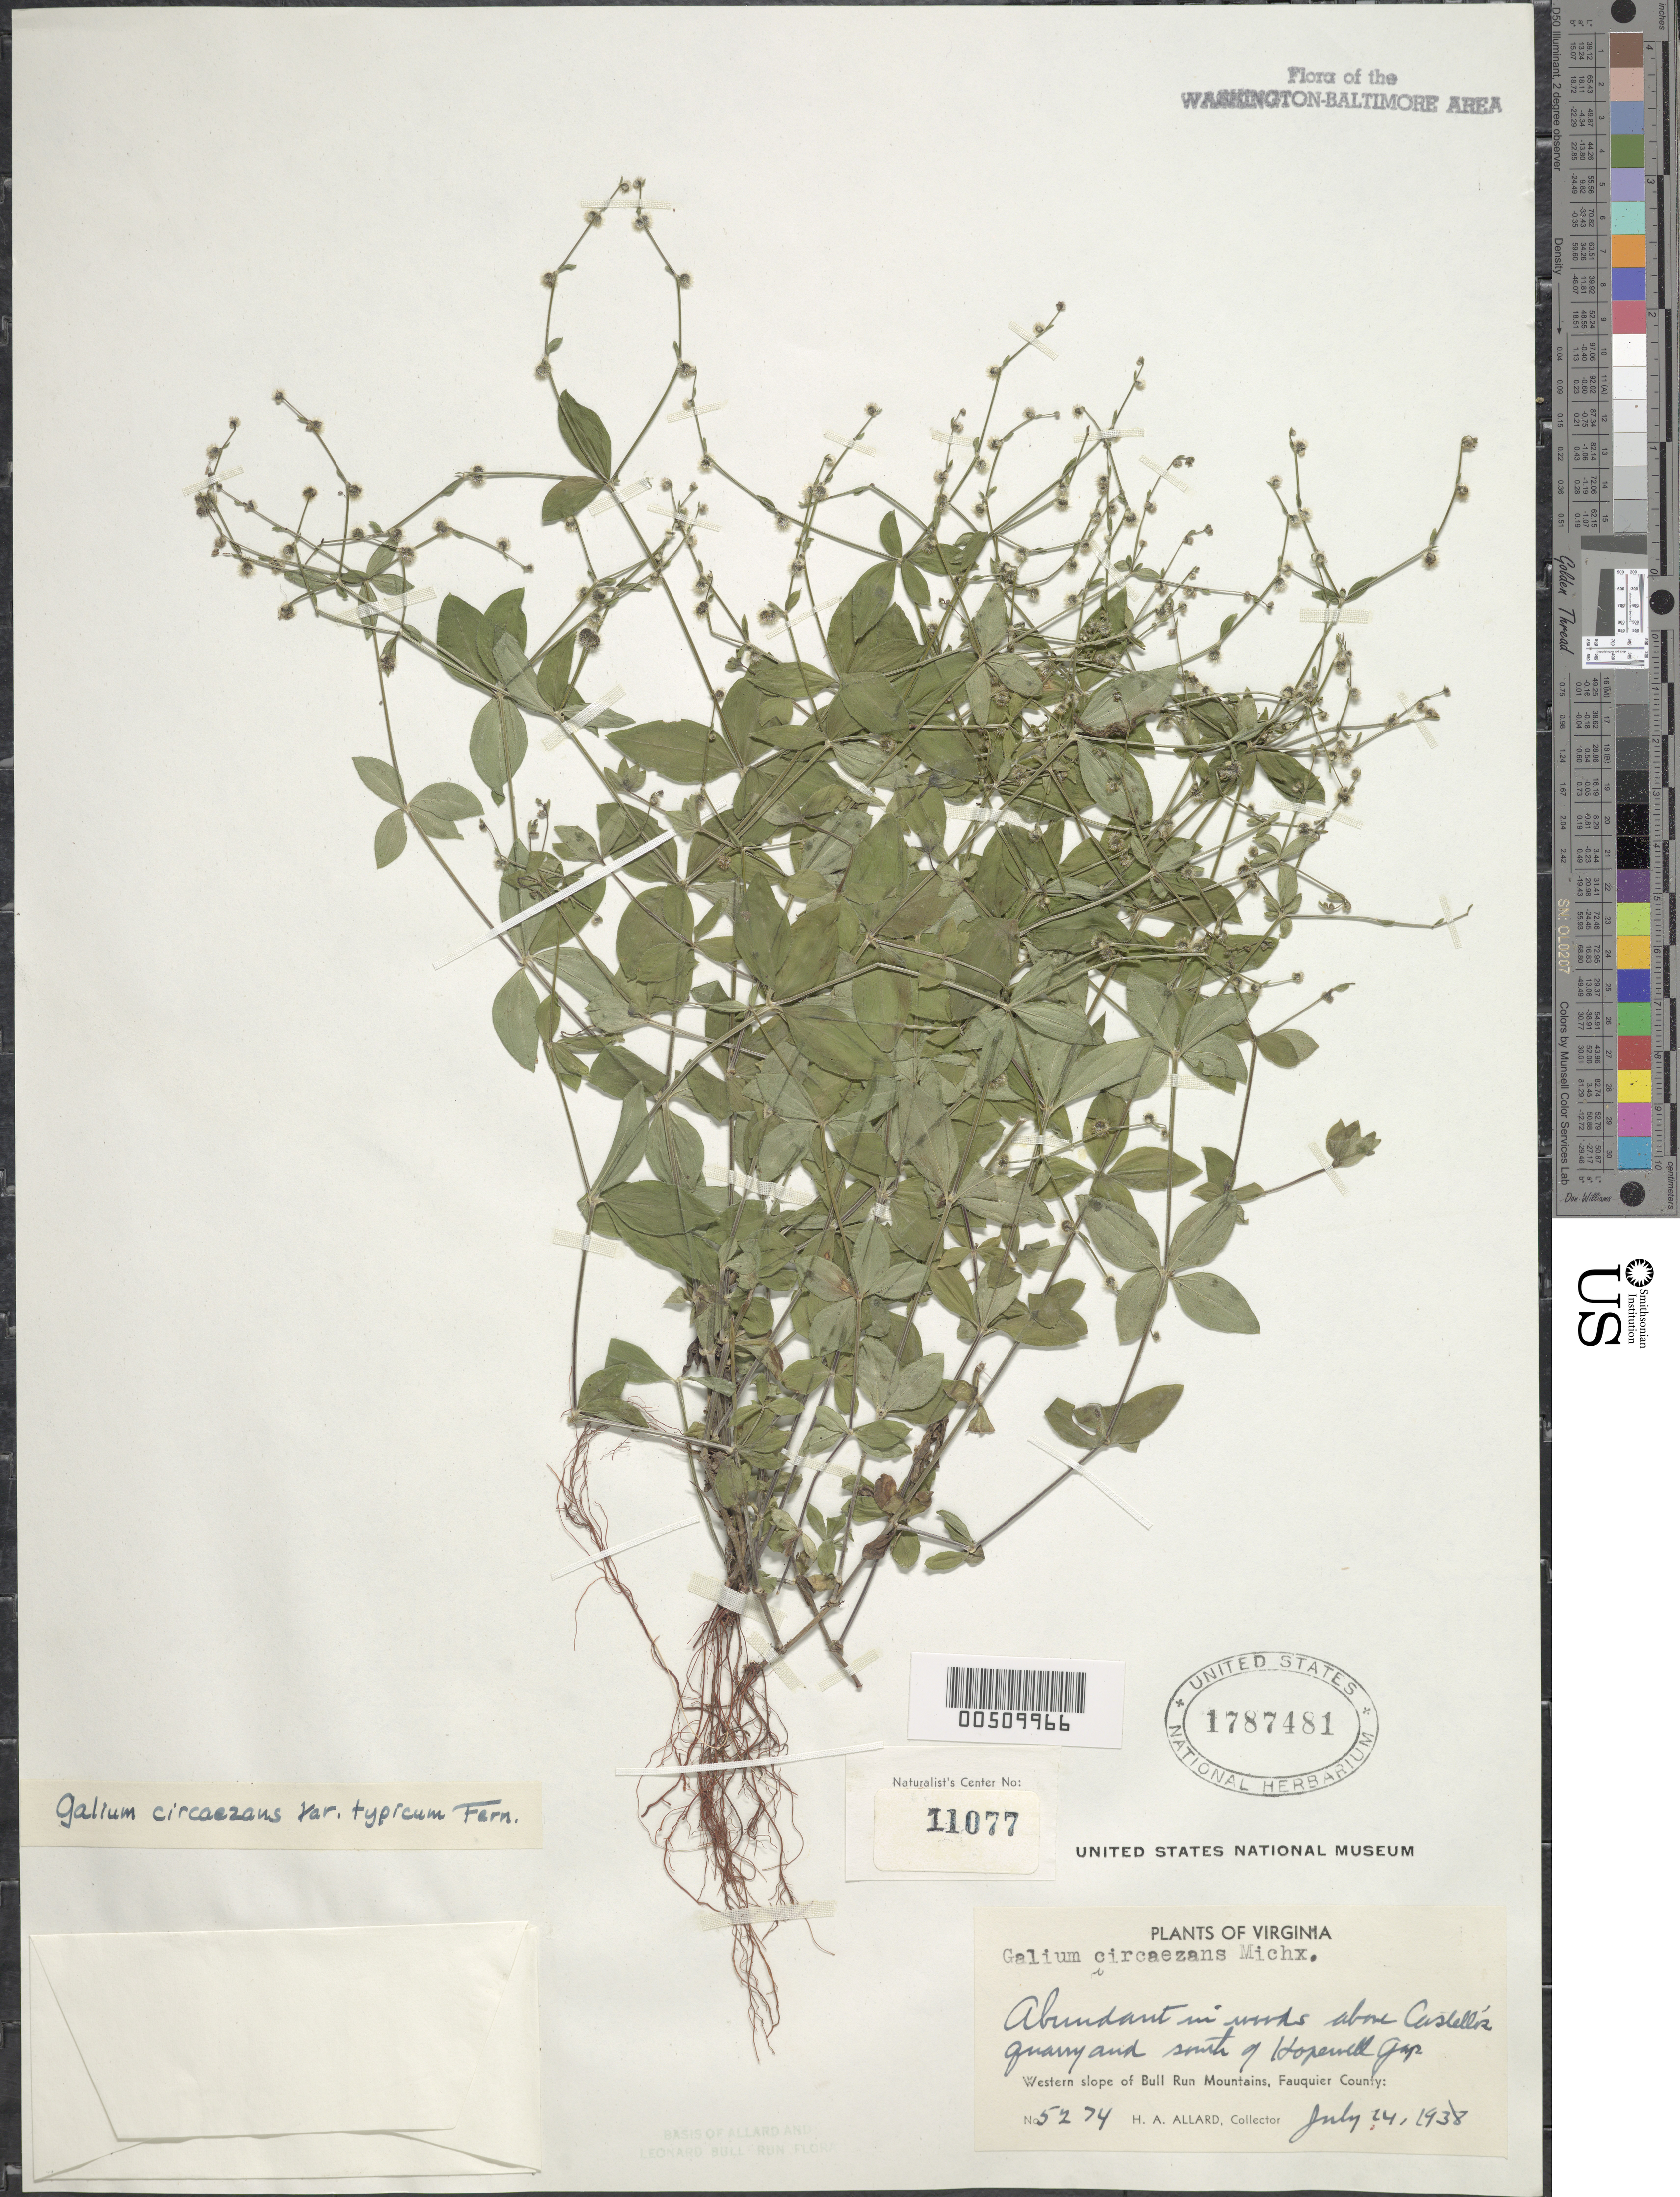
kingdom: Plantae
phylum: Tracheophyta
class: Magnoliopsida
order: Gentianales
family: Rubiaceae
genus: Galium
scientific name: Galium circaezans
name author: Michx.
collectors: H. A. Allard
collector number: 5274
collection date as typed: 24 Jul 1938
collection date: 1938-07-24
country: United States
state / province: Virginia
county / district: Fauquier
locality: Bull Run Mts., S of Hopewell Gap, above Castello's Bull Run Mts.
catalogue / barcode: US 1787481